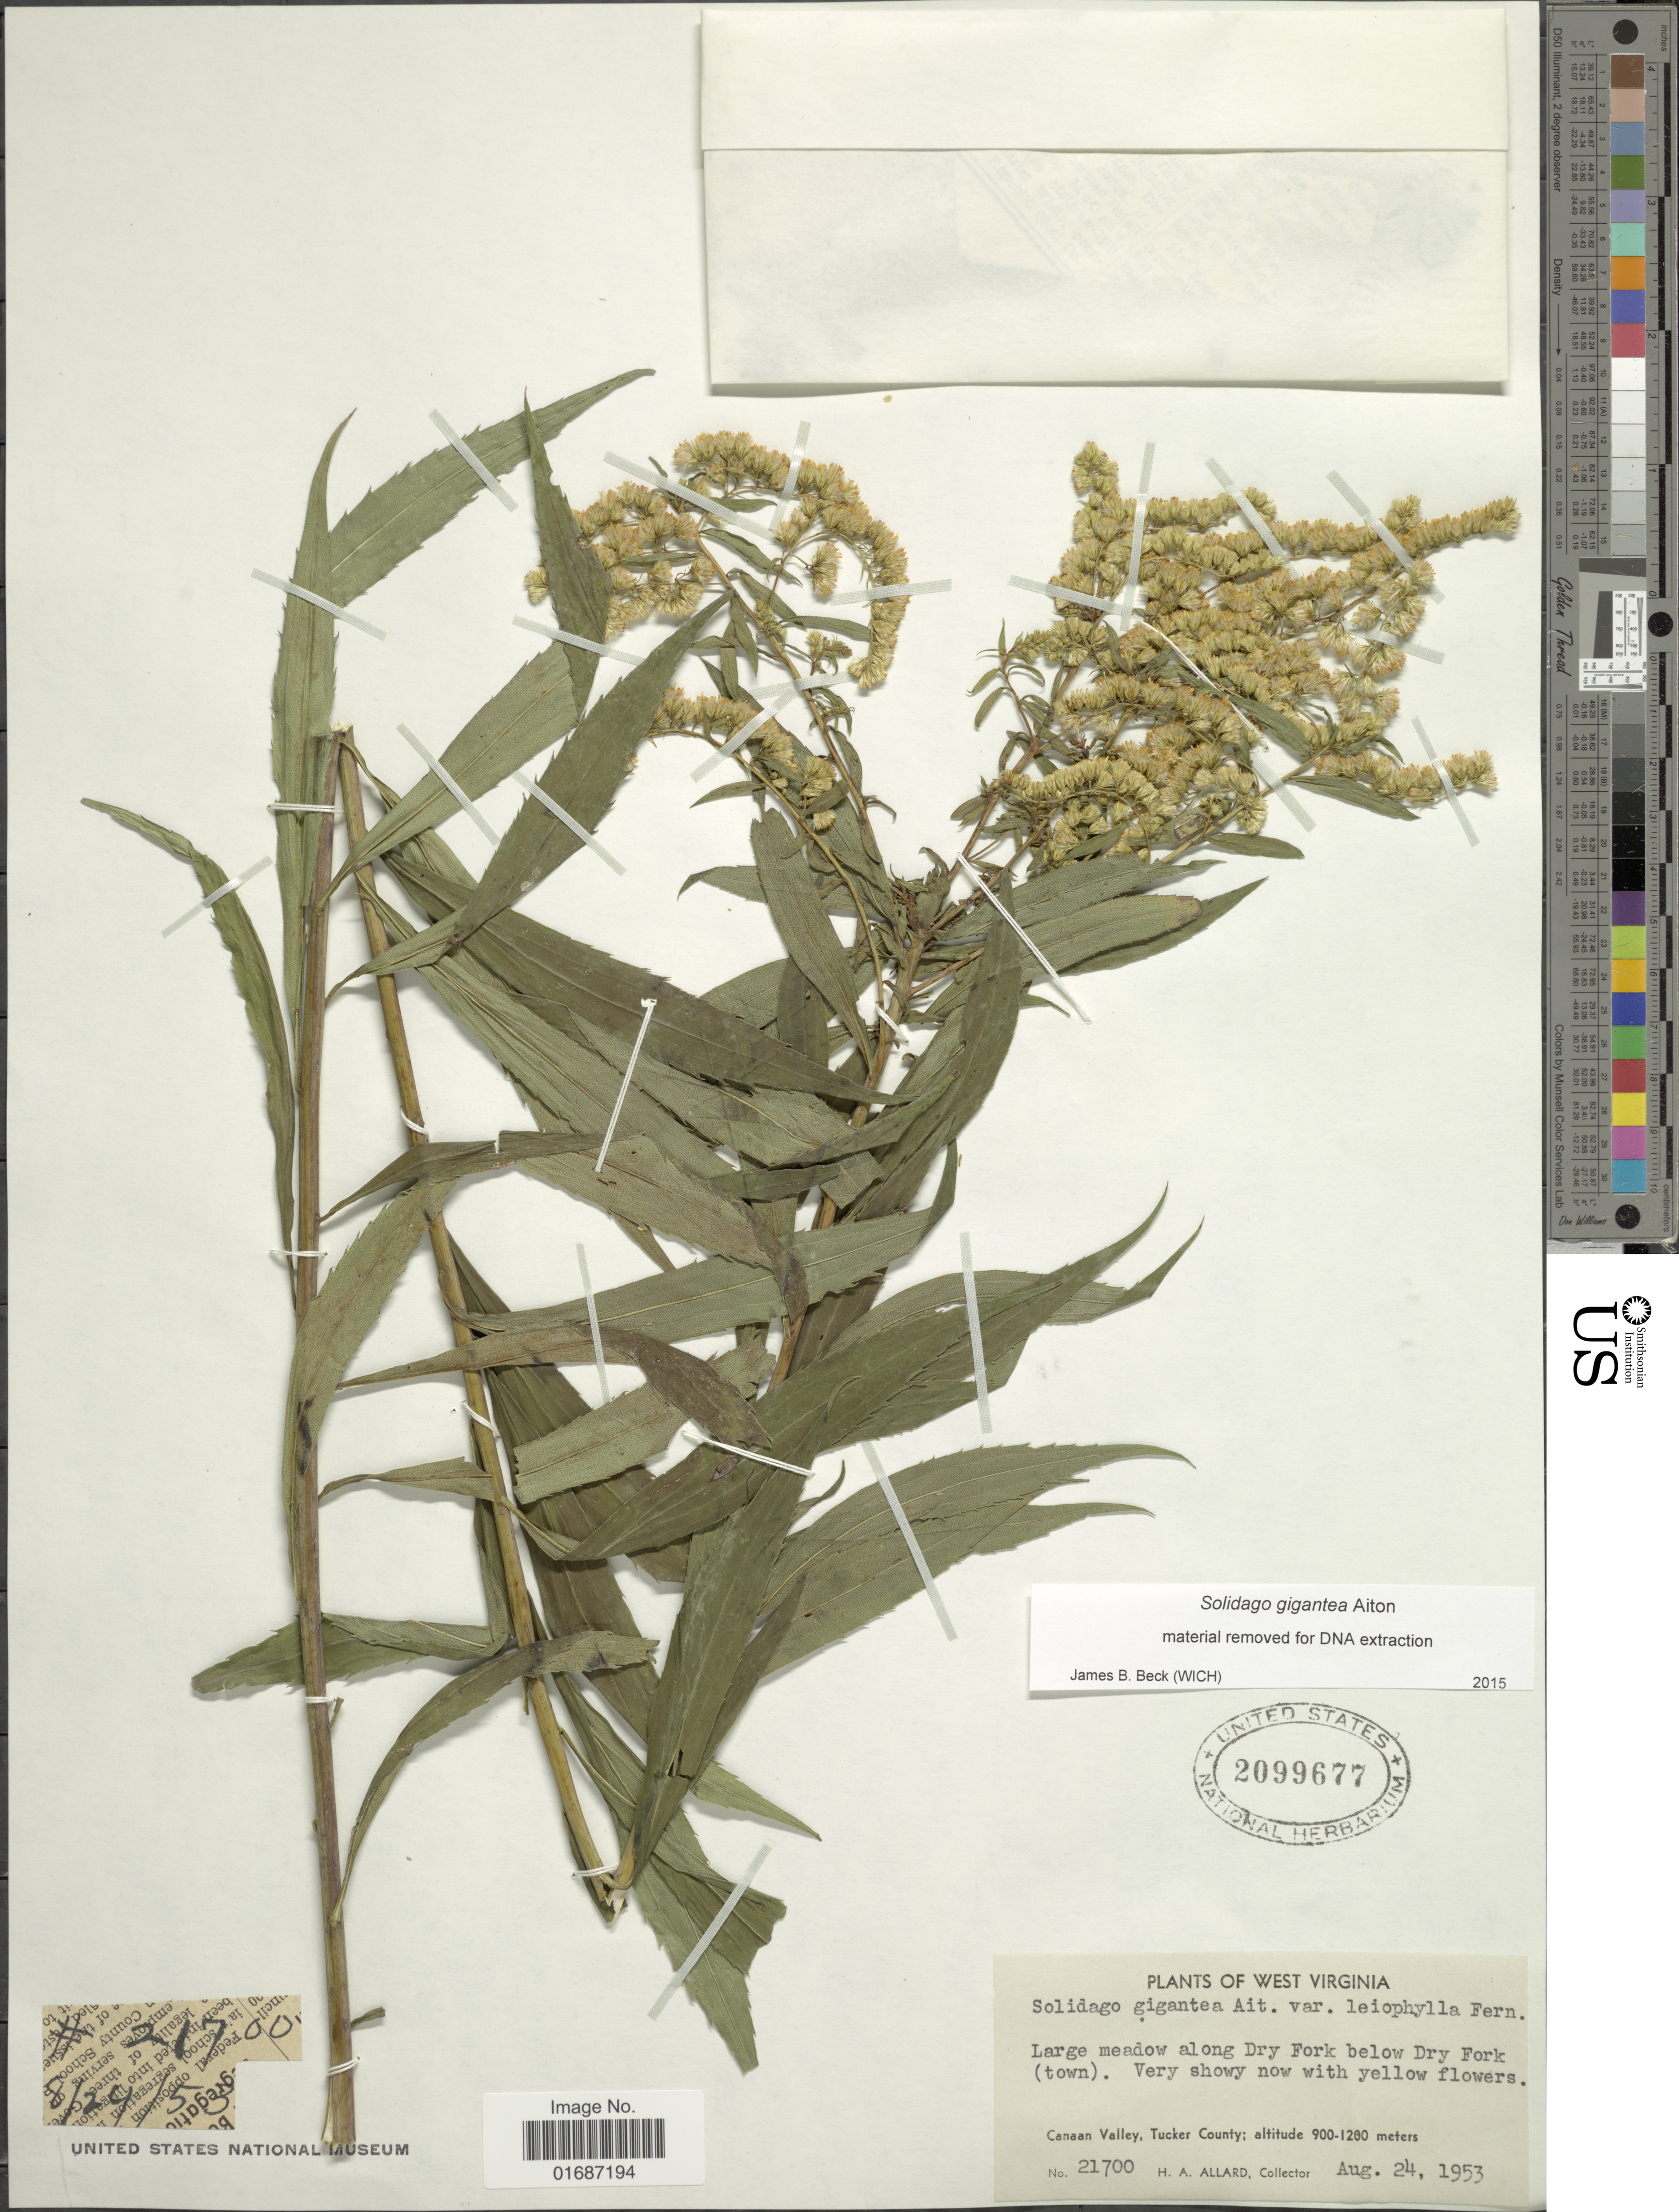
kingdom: Plantae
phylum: Tracheophyta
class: Magnoliopsida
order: Asterales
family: Asteraceae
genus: Solidago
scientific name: Solidago gigantea var. leiophylla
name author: Fernald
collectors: H. A. Allard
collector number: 21700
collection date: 1953-08-24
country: United States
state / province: West Virginia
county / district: Tucker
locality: Large meadow along Dry Fork below Dry Fork (town). Canaan Valley, Tucker County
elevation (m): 900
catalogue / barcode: US 2099677